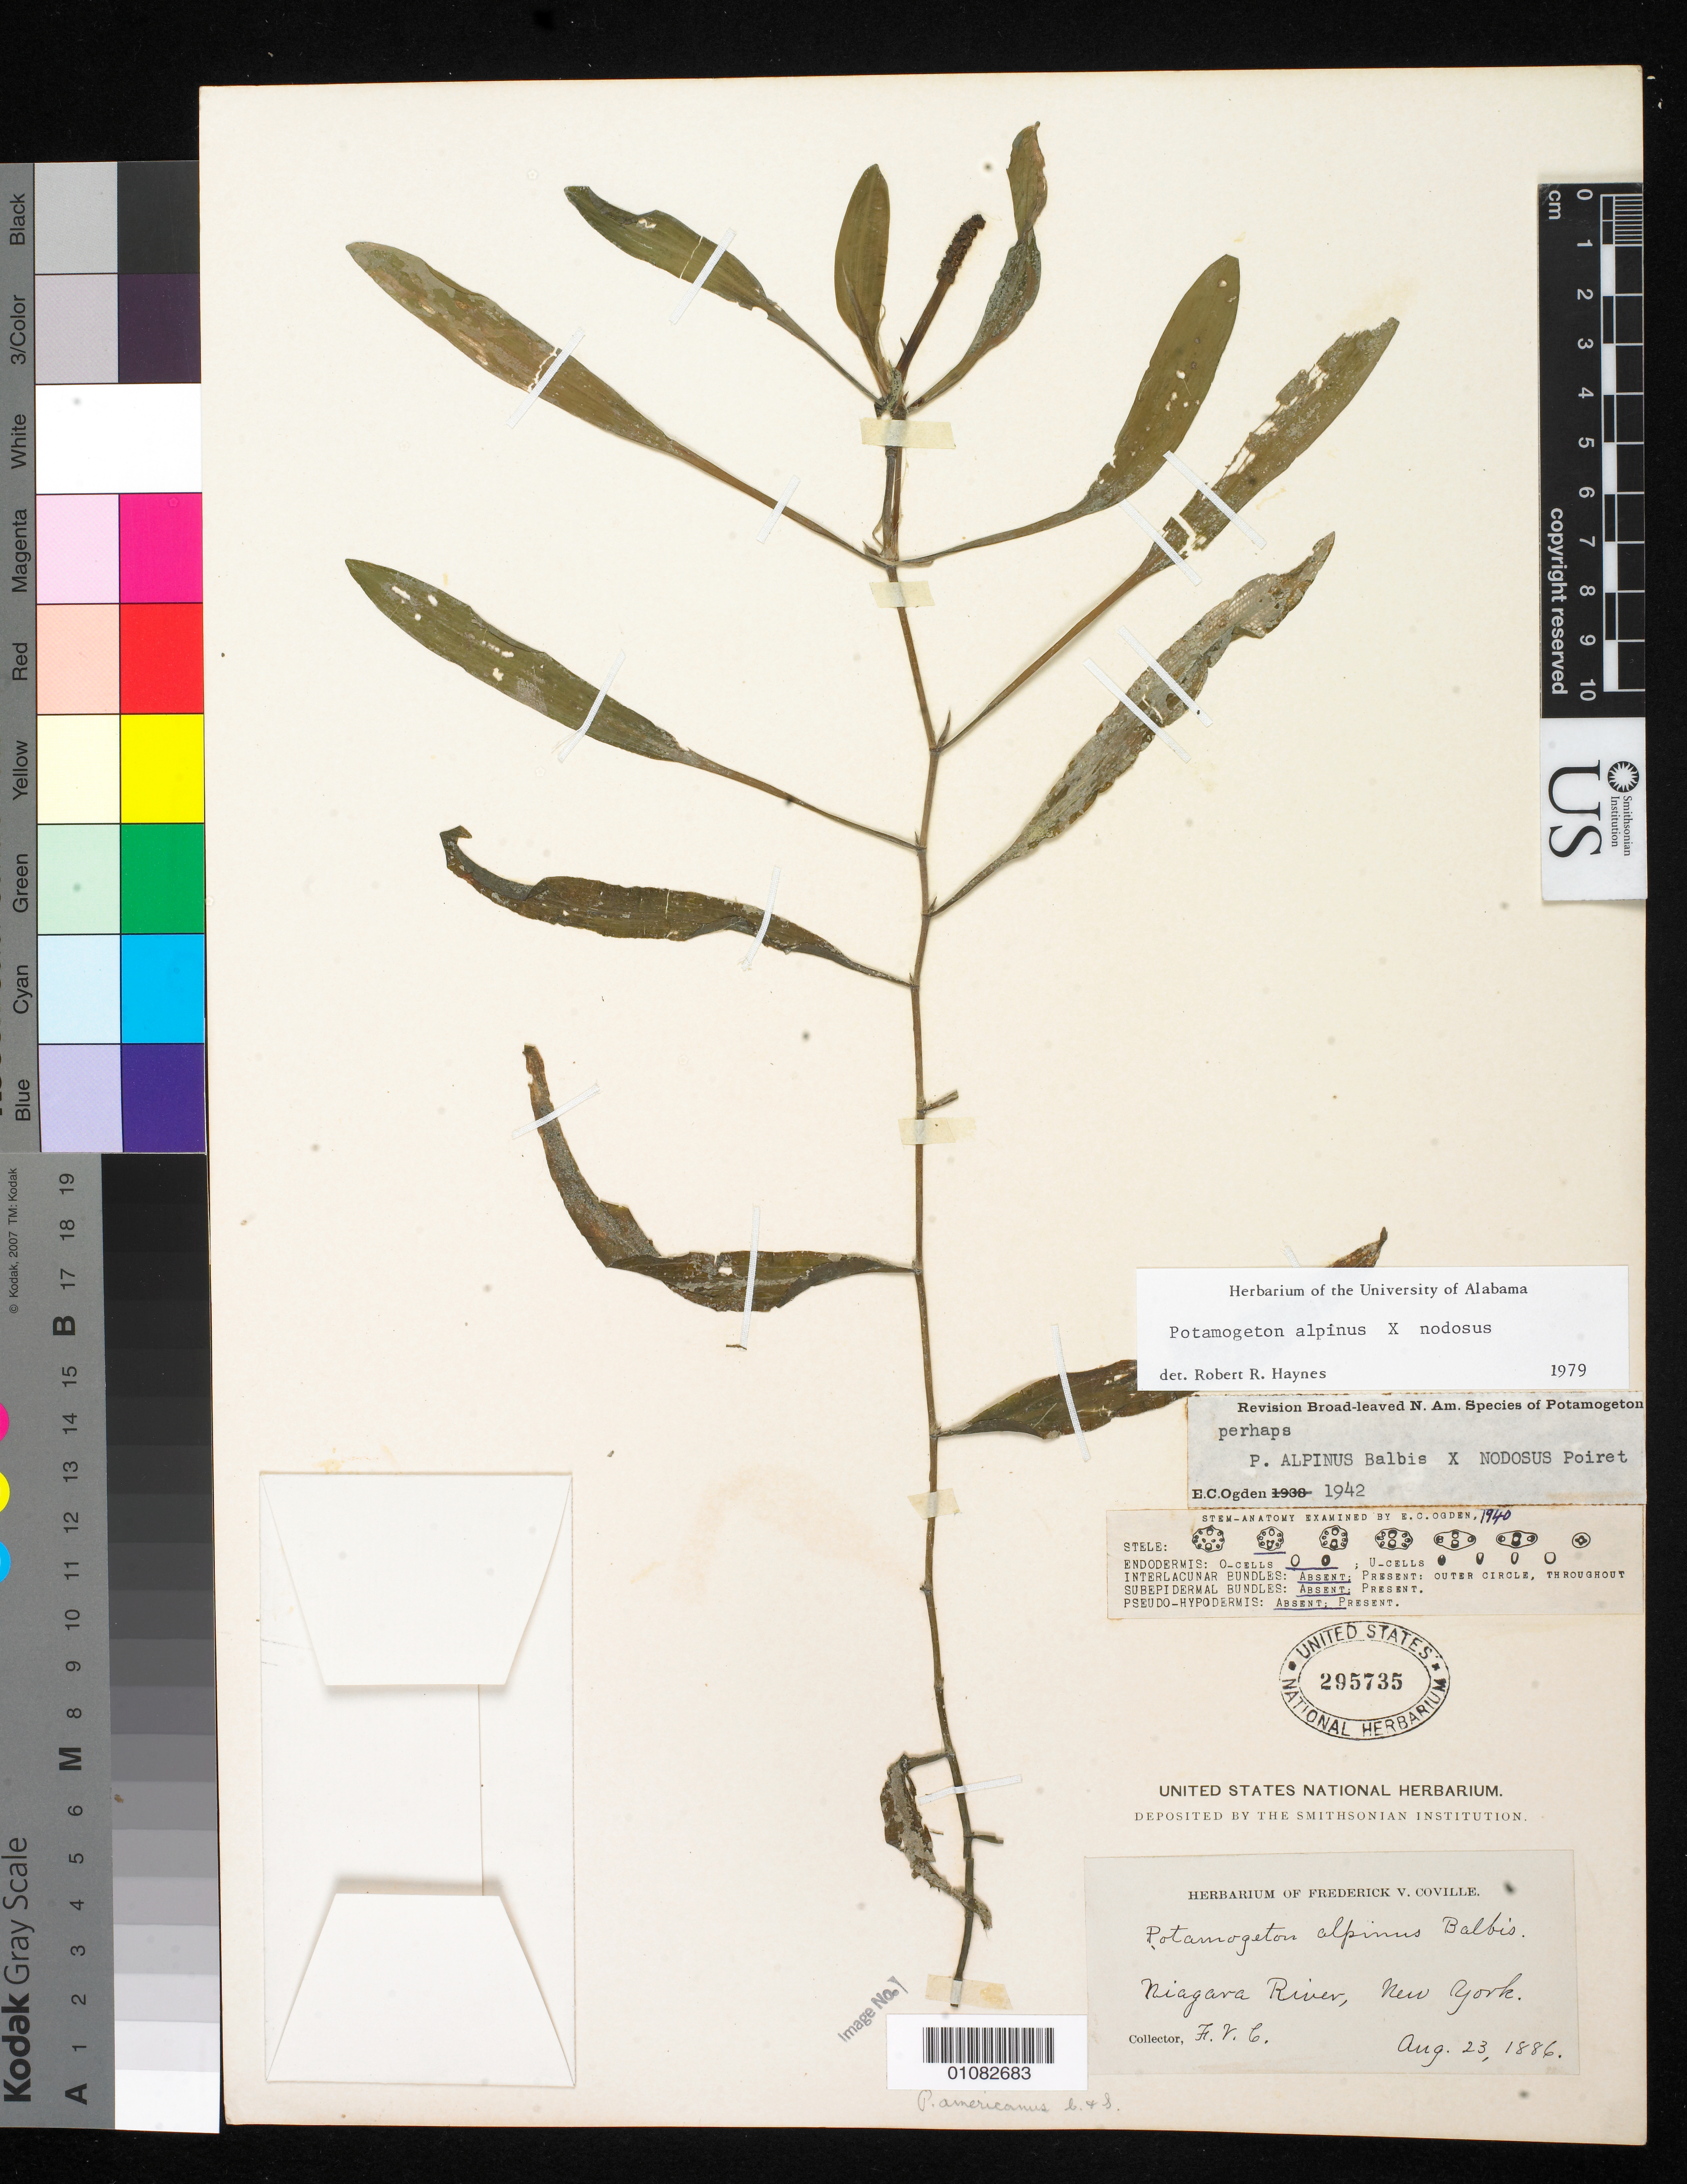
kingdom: Plantae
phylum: Tracheophyta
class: Liliopsida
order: Alismatales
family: Potamogetonaceae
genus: Potamogeton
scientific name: Potamogeton alpinus x P. nodosus Poir.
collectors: F. V. Coville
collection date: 1886-08-23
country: United States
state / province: New York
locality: Niagara River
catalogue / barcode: US 295735